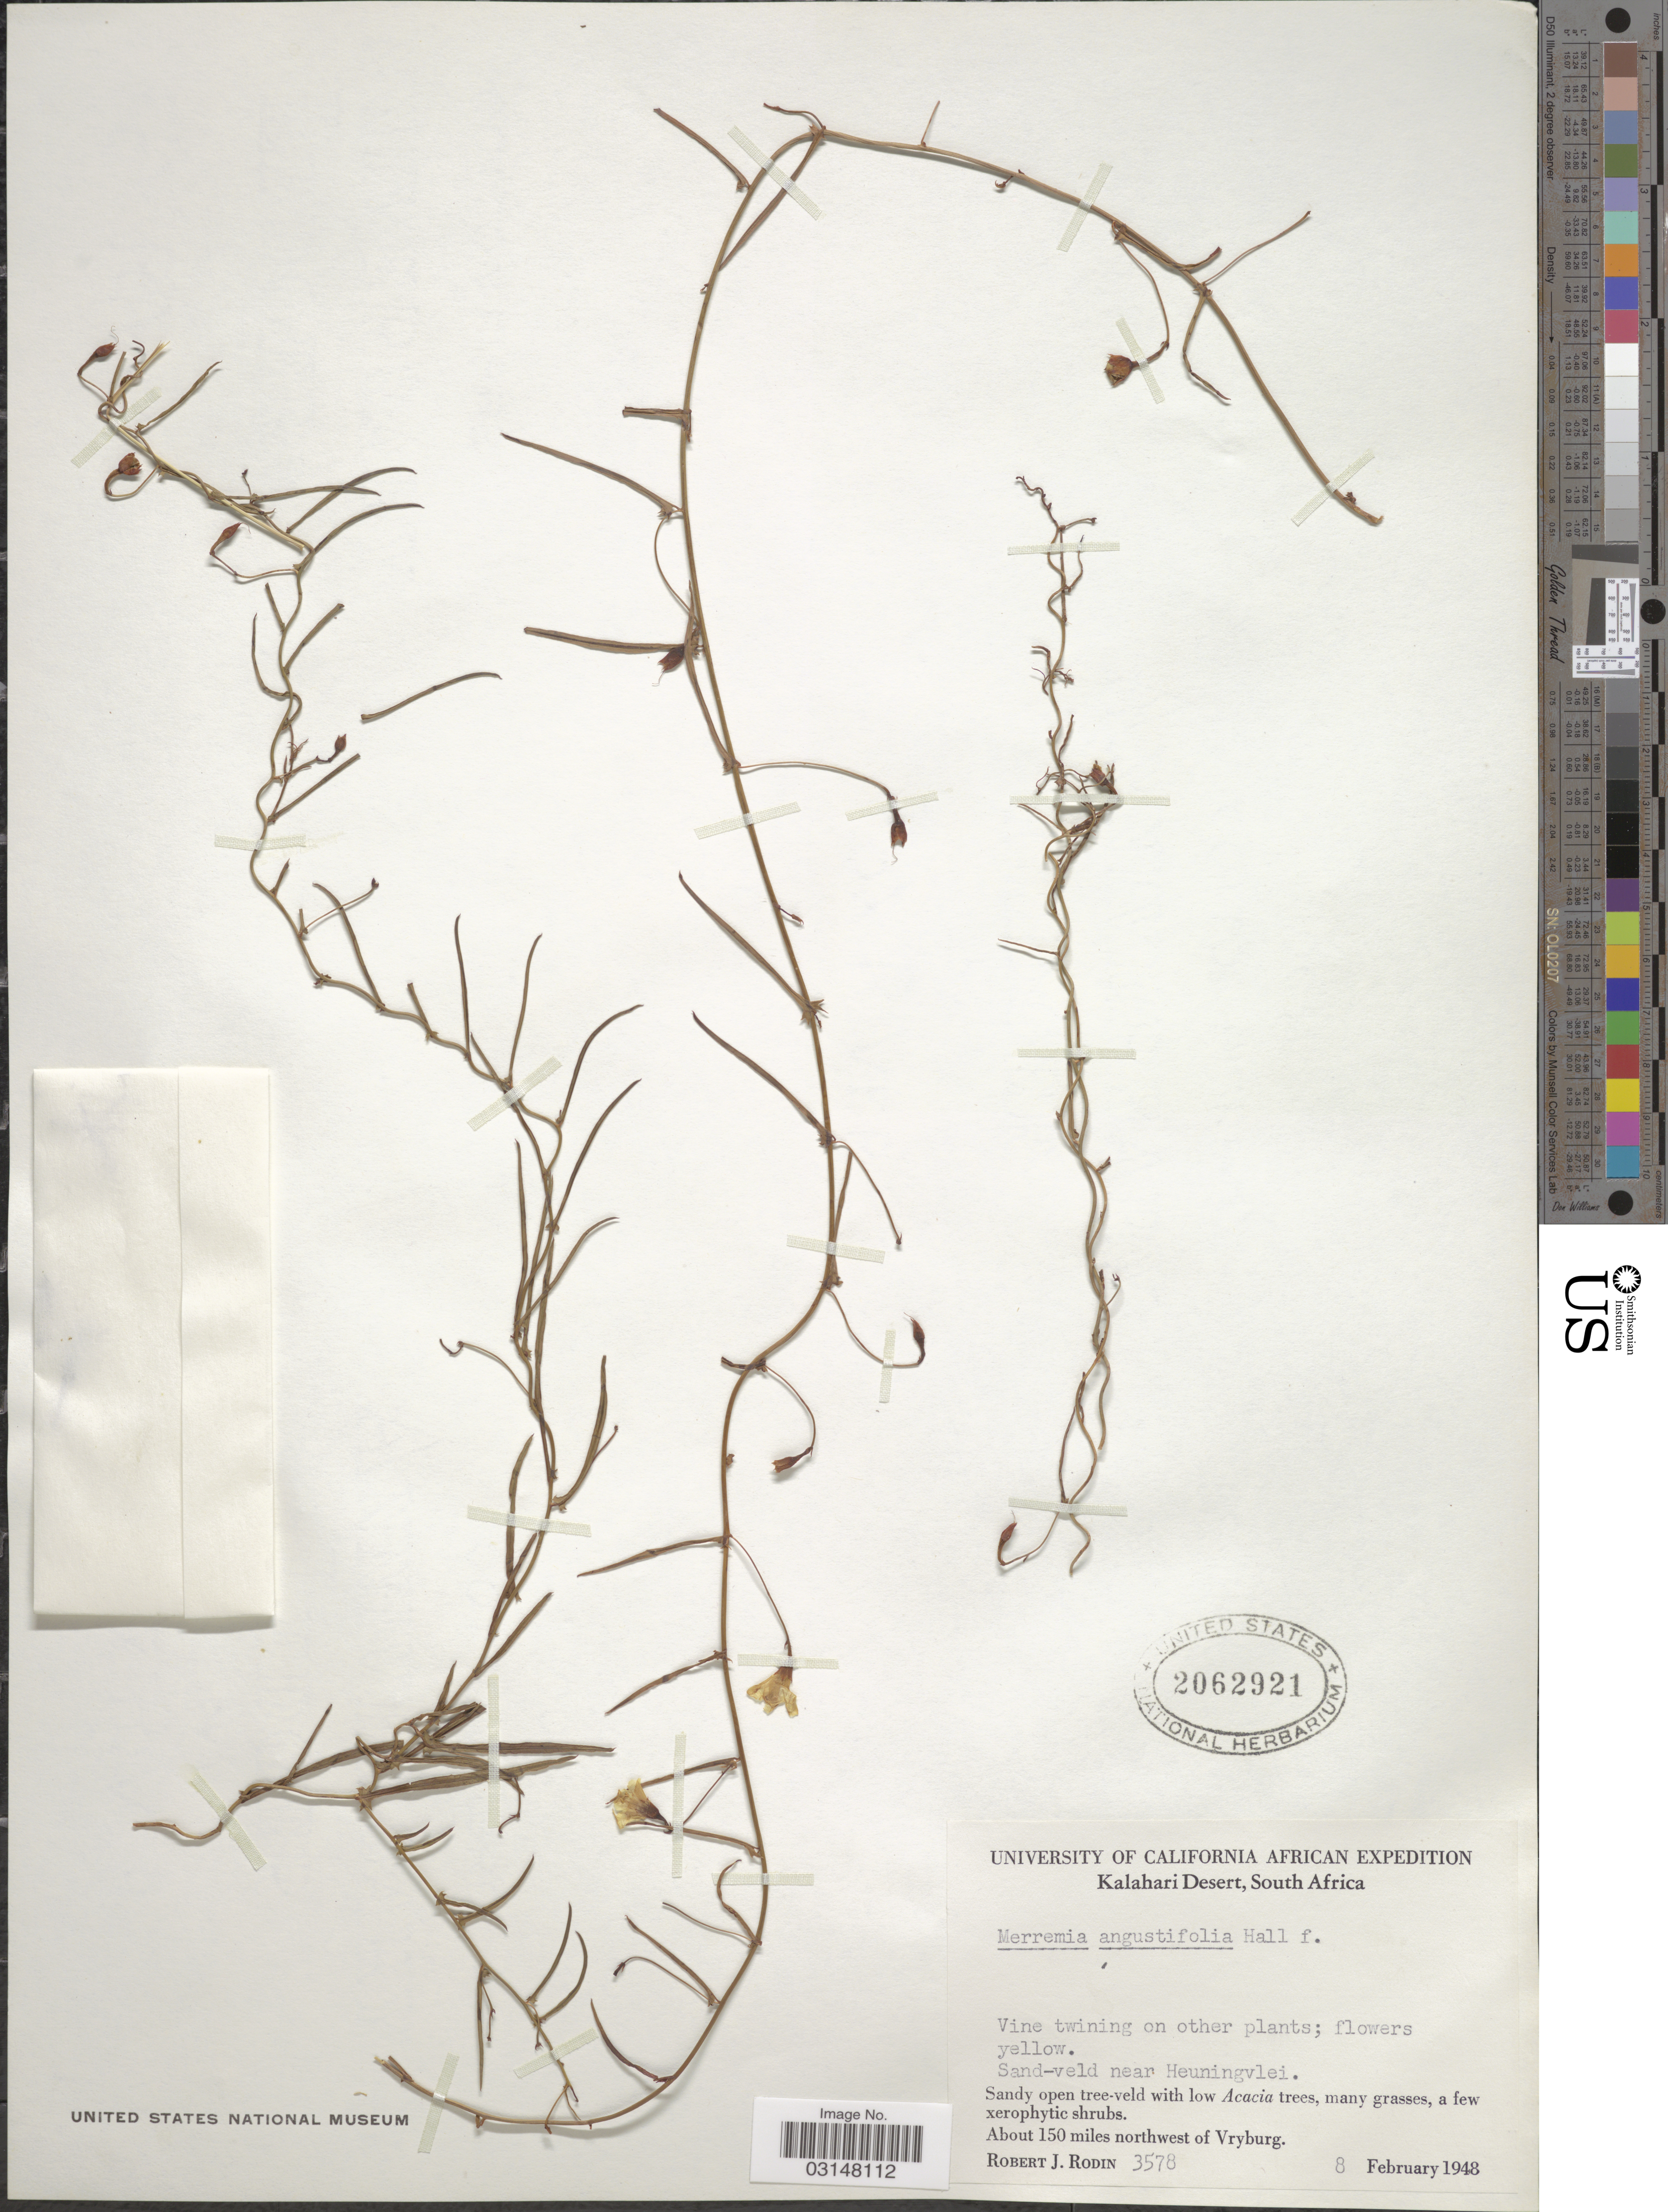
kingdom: Plantae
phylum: Tracheophyta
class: Magnoliopsida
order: Solanales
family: Convolvulaceae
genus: Xenostegia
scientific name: Xenostegia tridentata subsp. angustifolia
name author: Lejoly & Lisowski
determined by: Strong, Mark T., (BOT), Smithsonian Institution - National Museum of Natural History (UNITED STATES)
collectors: R. J. Rodin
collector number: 3578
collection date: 1948-02-08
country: South Africa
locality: Kalahari Desert. Sand-veld near Heuningvlei. About 150 miles northwest of Vryburg.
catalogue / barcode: US 2062921